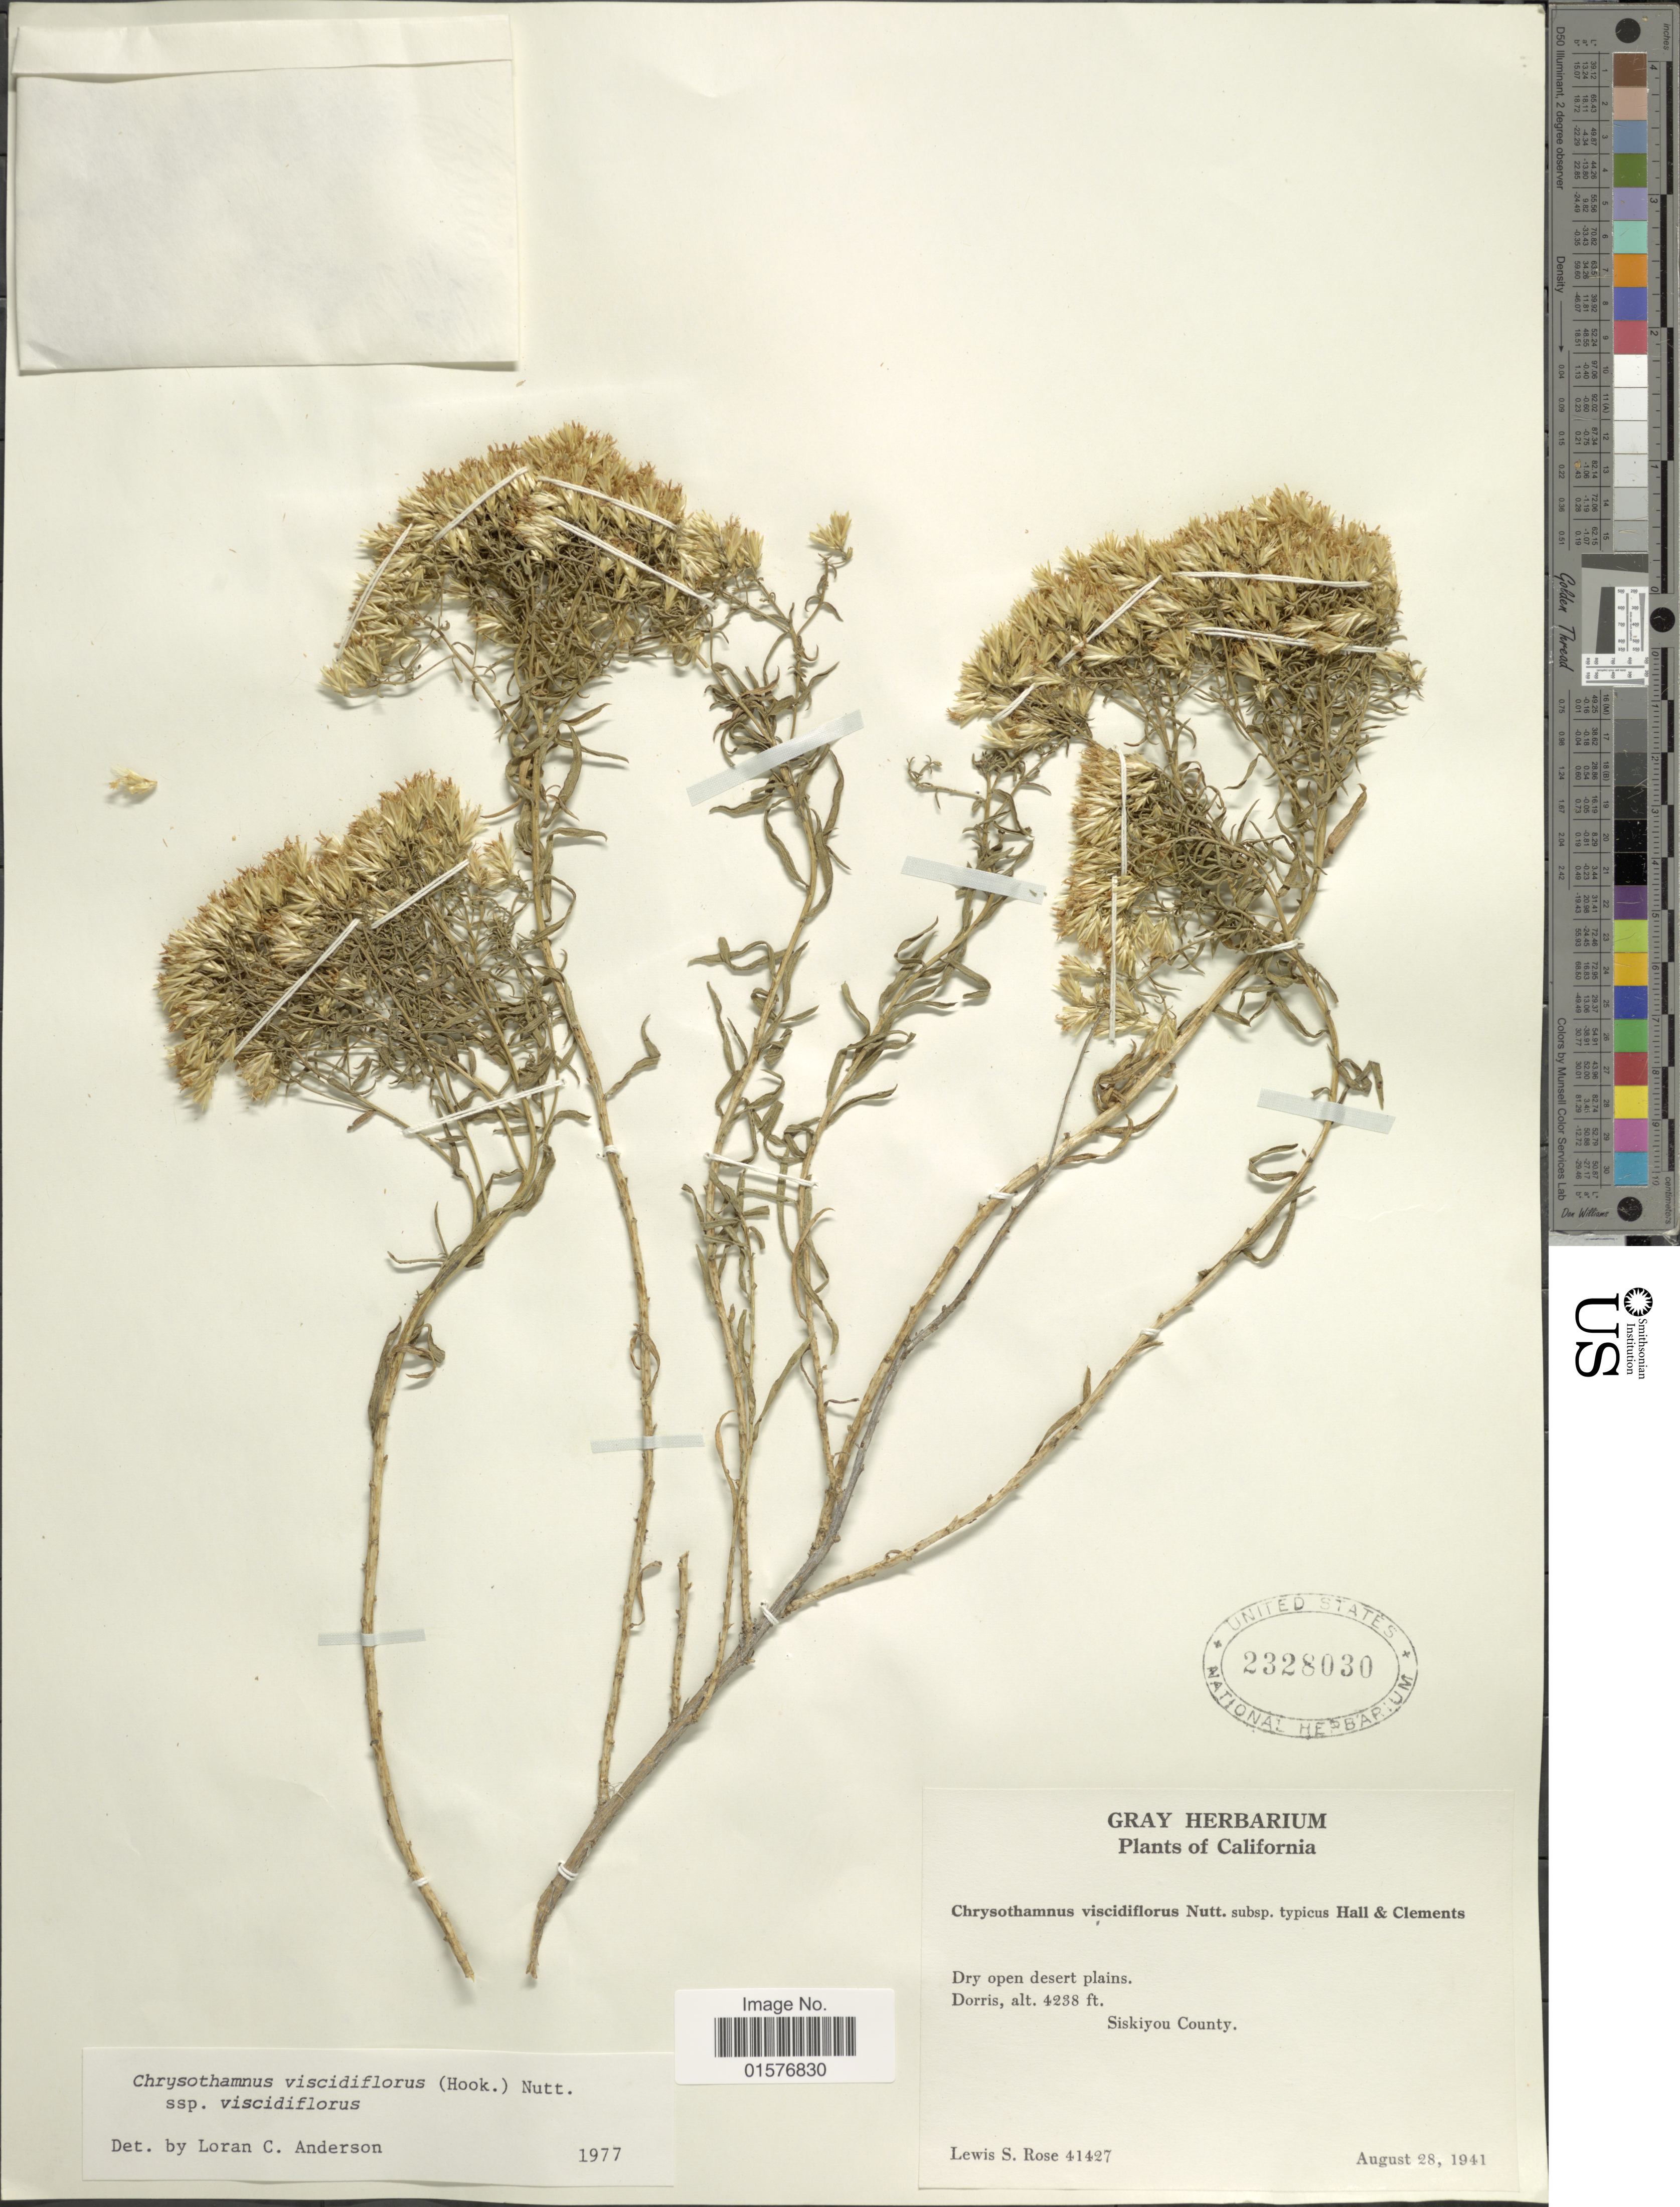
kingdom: Plantae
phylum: Tracheophyta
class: Magnoliopsida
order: Asterales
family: Asteraceae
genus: Chrysothamnus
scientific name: Chrysothamnus viscidiflorus subsp. viscidiflorus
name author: (Hook.) Nutt.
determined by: Urbatsch, Lowell E., Curator (LSU), Louisiana State University (UNITED STATES)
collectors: L. S. Rose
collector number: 41427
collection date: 1941-08-28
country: United States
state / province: California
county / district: Siskiyou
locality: Dry open desert plains, Dorris, Siskiyou County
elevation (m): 1292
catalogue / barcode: US 2328030